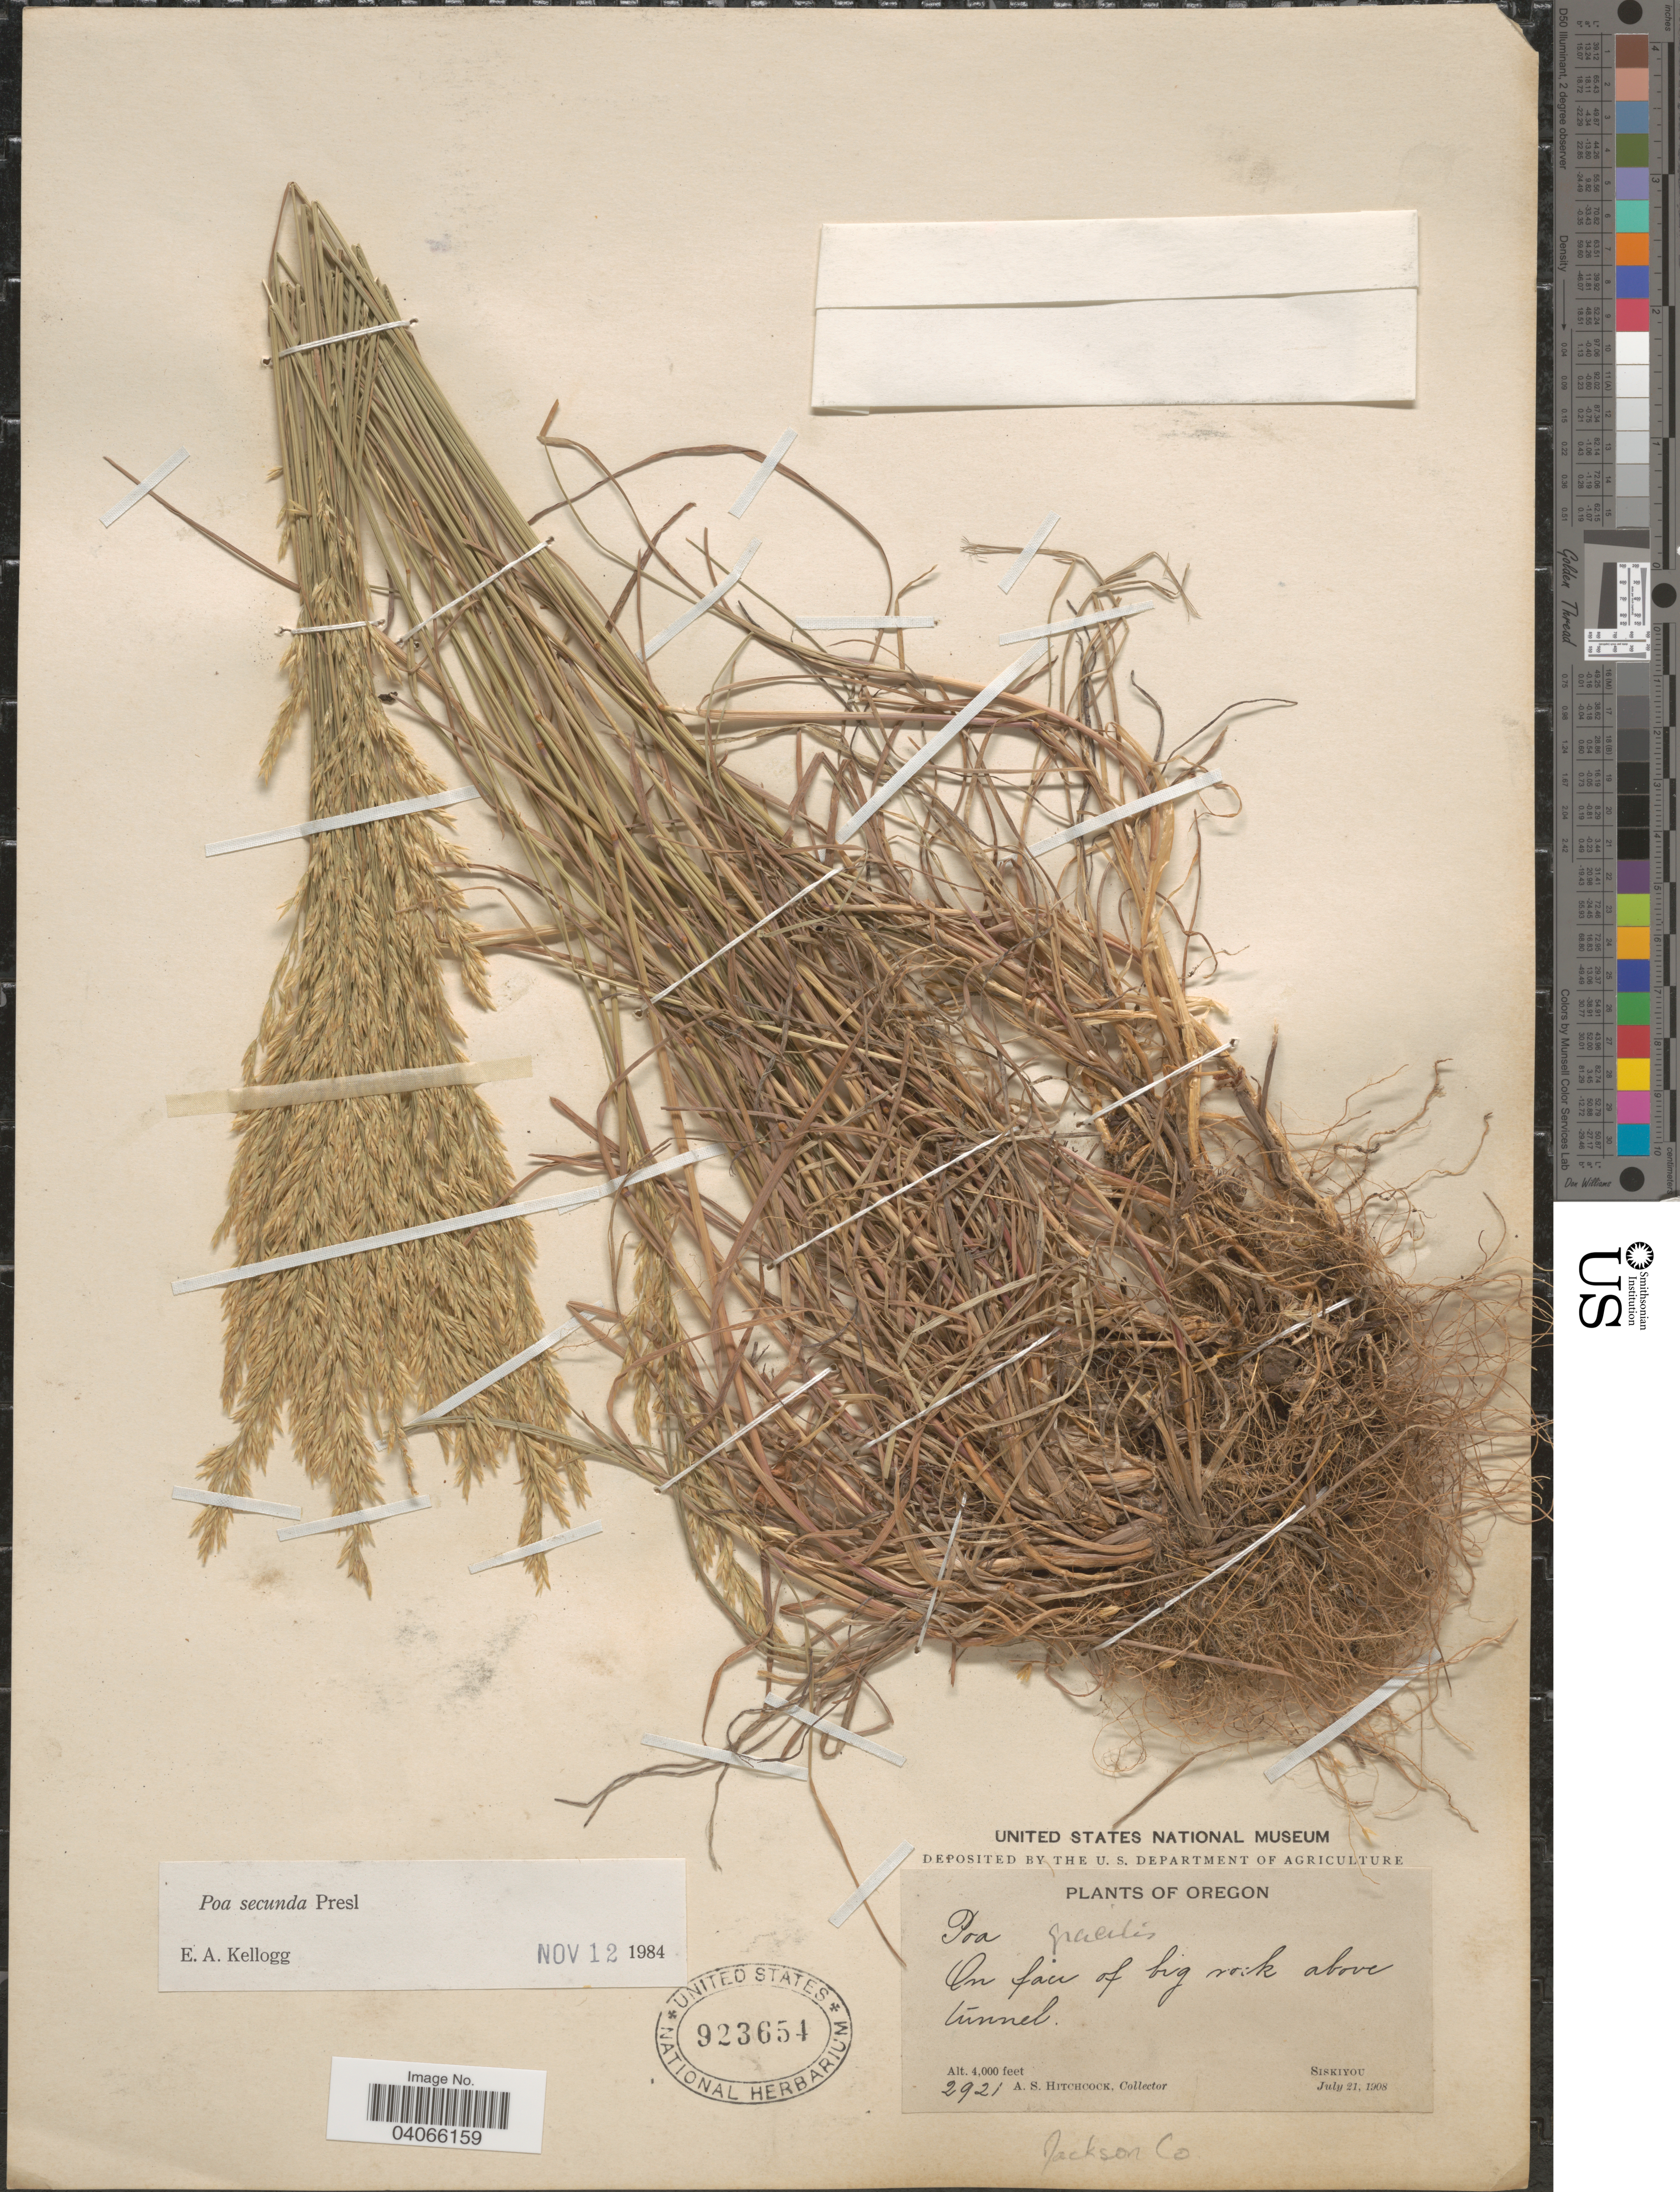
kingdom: Plantae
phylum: Tracheophyta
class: Liliopsida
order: Poales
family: Poaceae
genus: Poa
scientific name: Poa secunda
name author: J. Presl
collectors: A. S. Hitchcock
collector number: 2921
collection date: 1908-07-21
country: United States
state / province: Oregon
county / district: Jackson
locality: On face of big rock above tunnel. Siskiyou. Jackson Co.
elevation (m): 1219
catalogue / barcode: US 923654